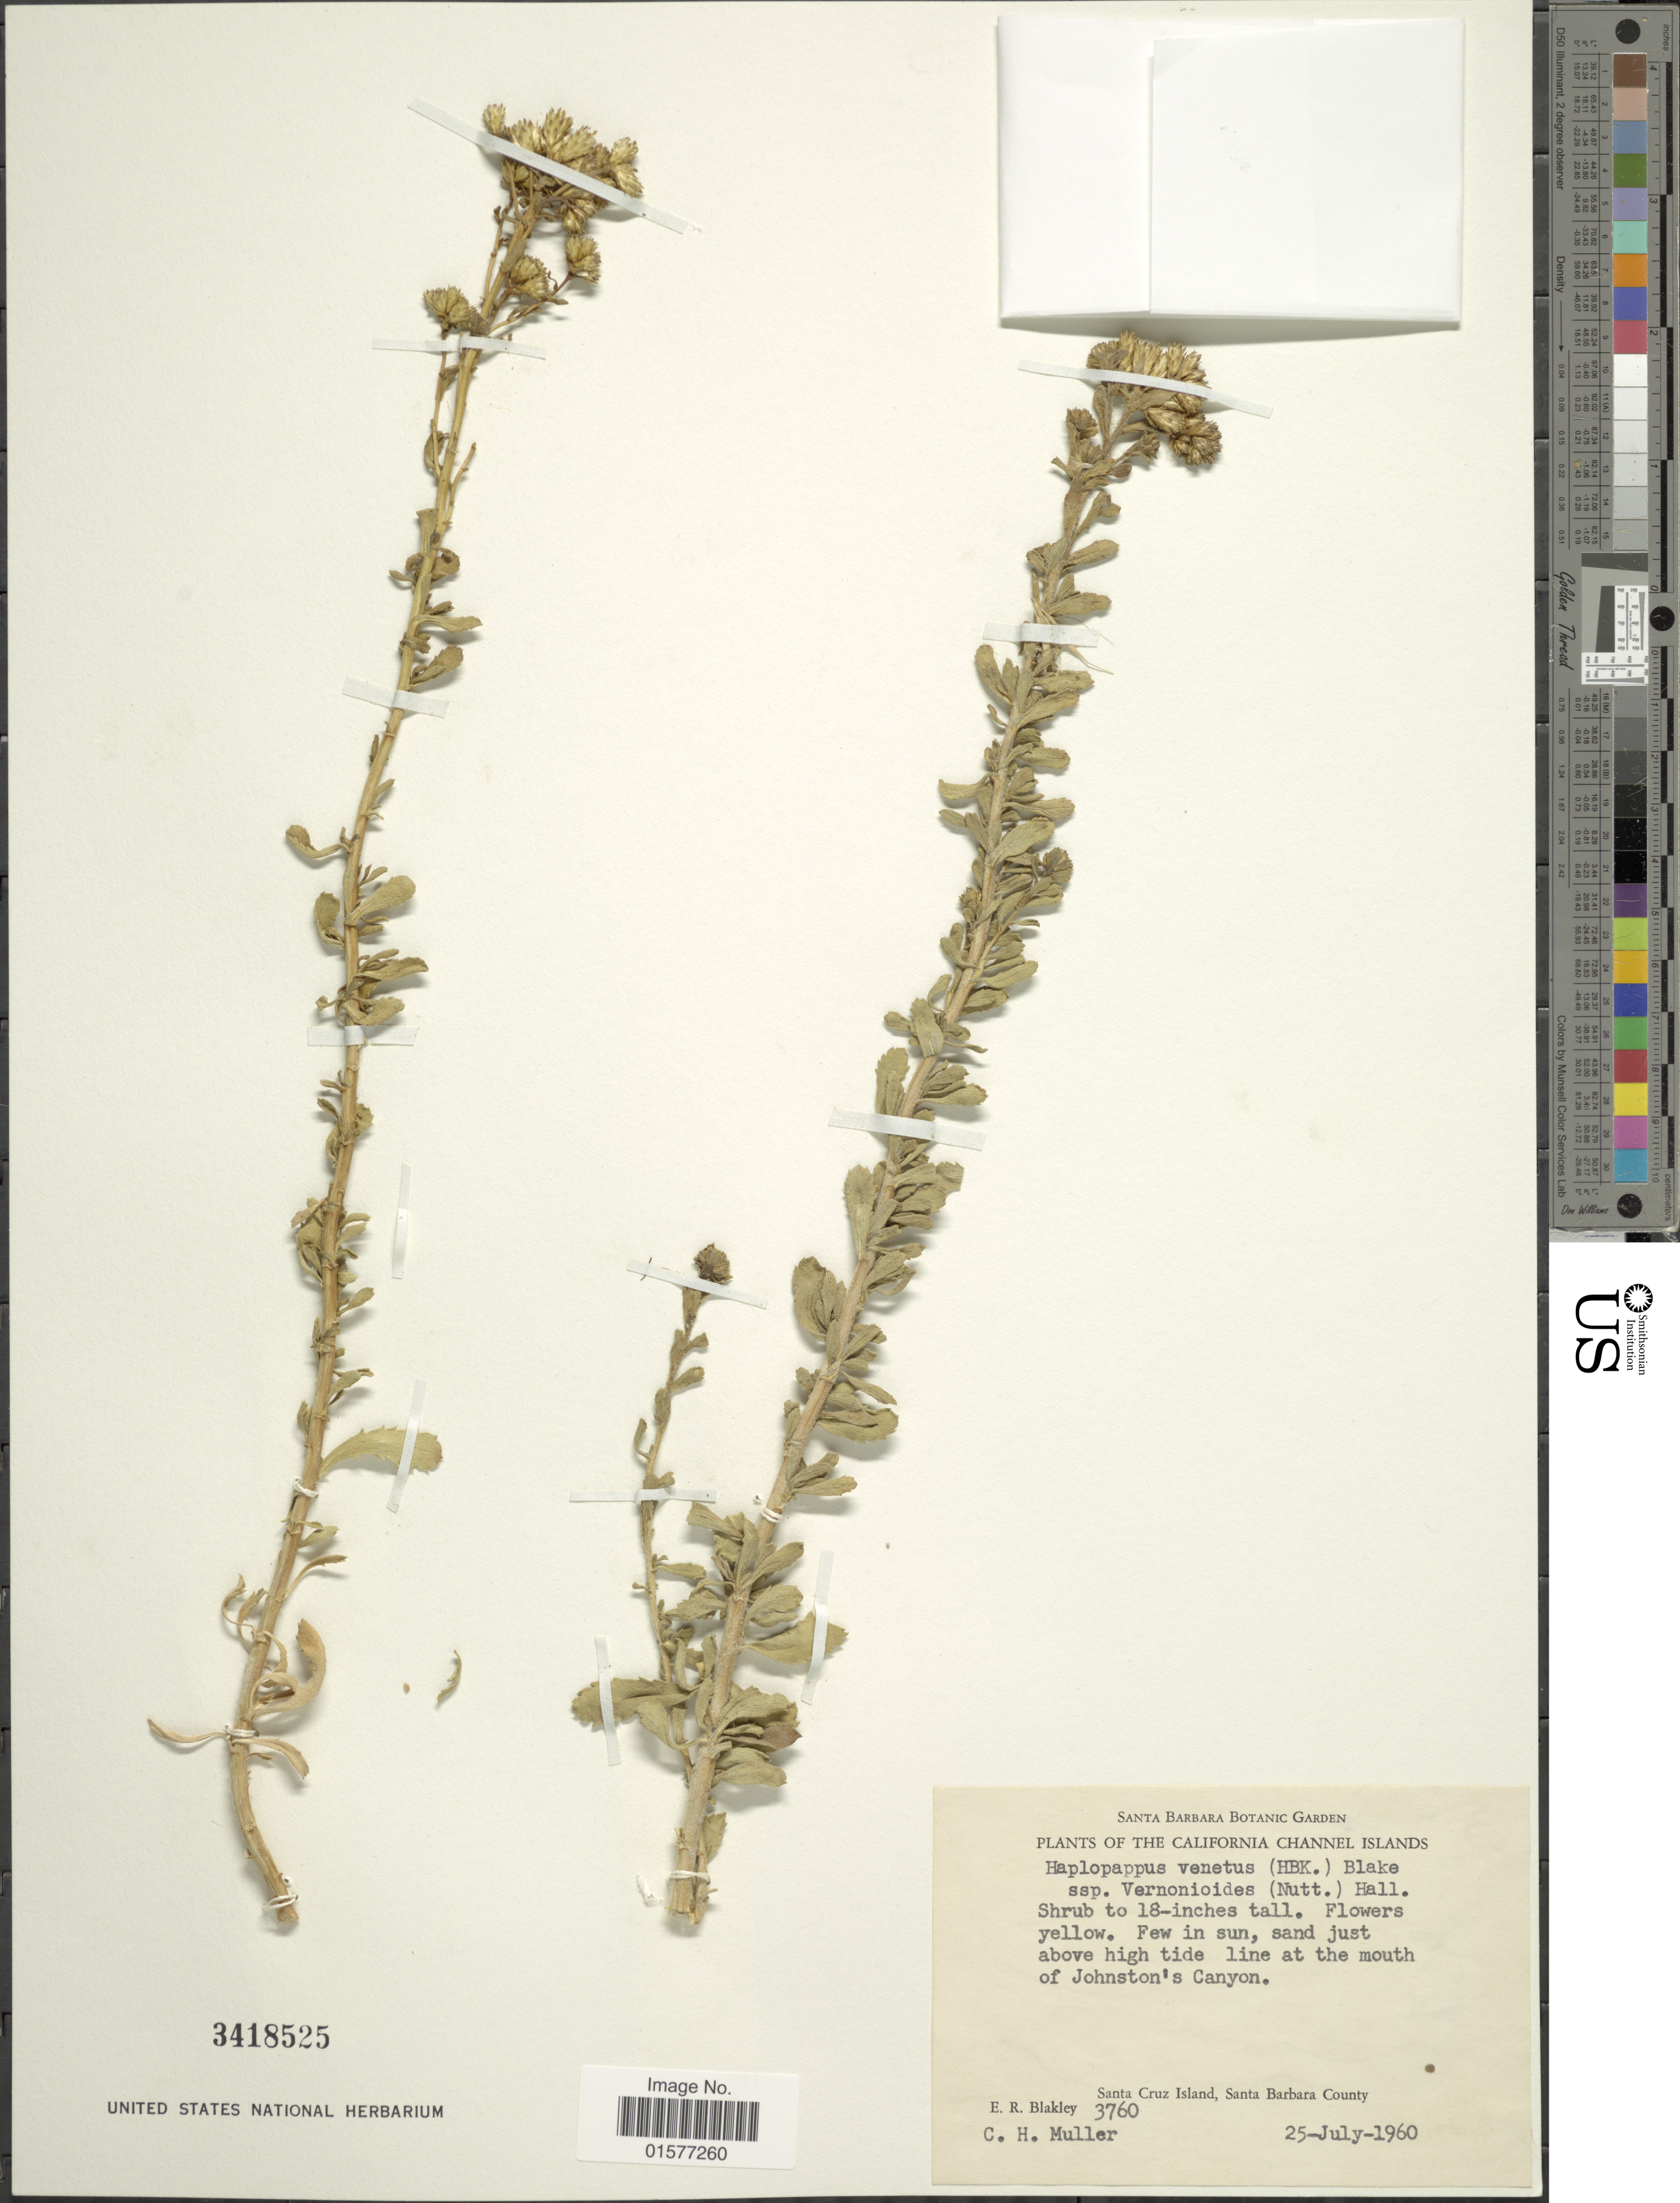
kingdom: Plantae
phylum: Tracheophyta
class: Magnoliopsida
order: Asterales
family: Asteraceae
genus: Isocoma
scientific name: Isocoma menziesii var. vernonioides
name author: (Nutt.) G.L. Nesom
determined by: Urbatsch, Lowell E., Curator (LSU), Louisiana State University (UNITED STATES)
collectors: E. R. Blakley & C. H. Mueller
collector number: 3760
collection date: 1960-07-25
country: United States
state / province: California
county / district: Santa Barbara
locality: The California Channel Islands, Few in sun, sand just above high tide line at the mouth of Johnston's Canyon, Santa Cruz Island, Santa Barbara County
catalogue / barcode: US 3418525